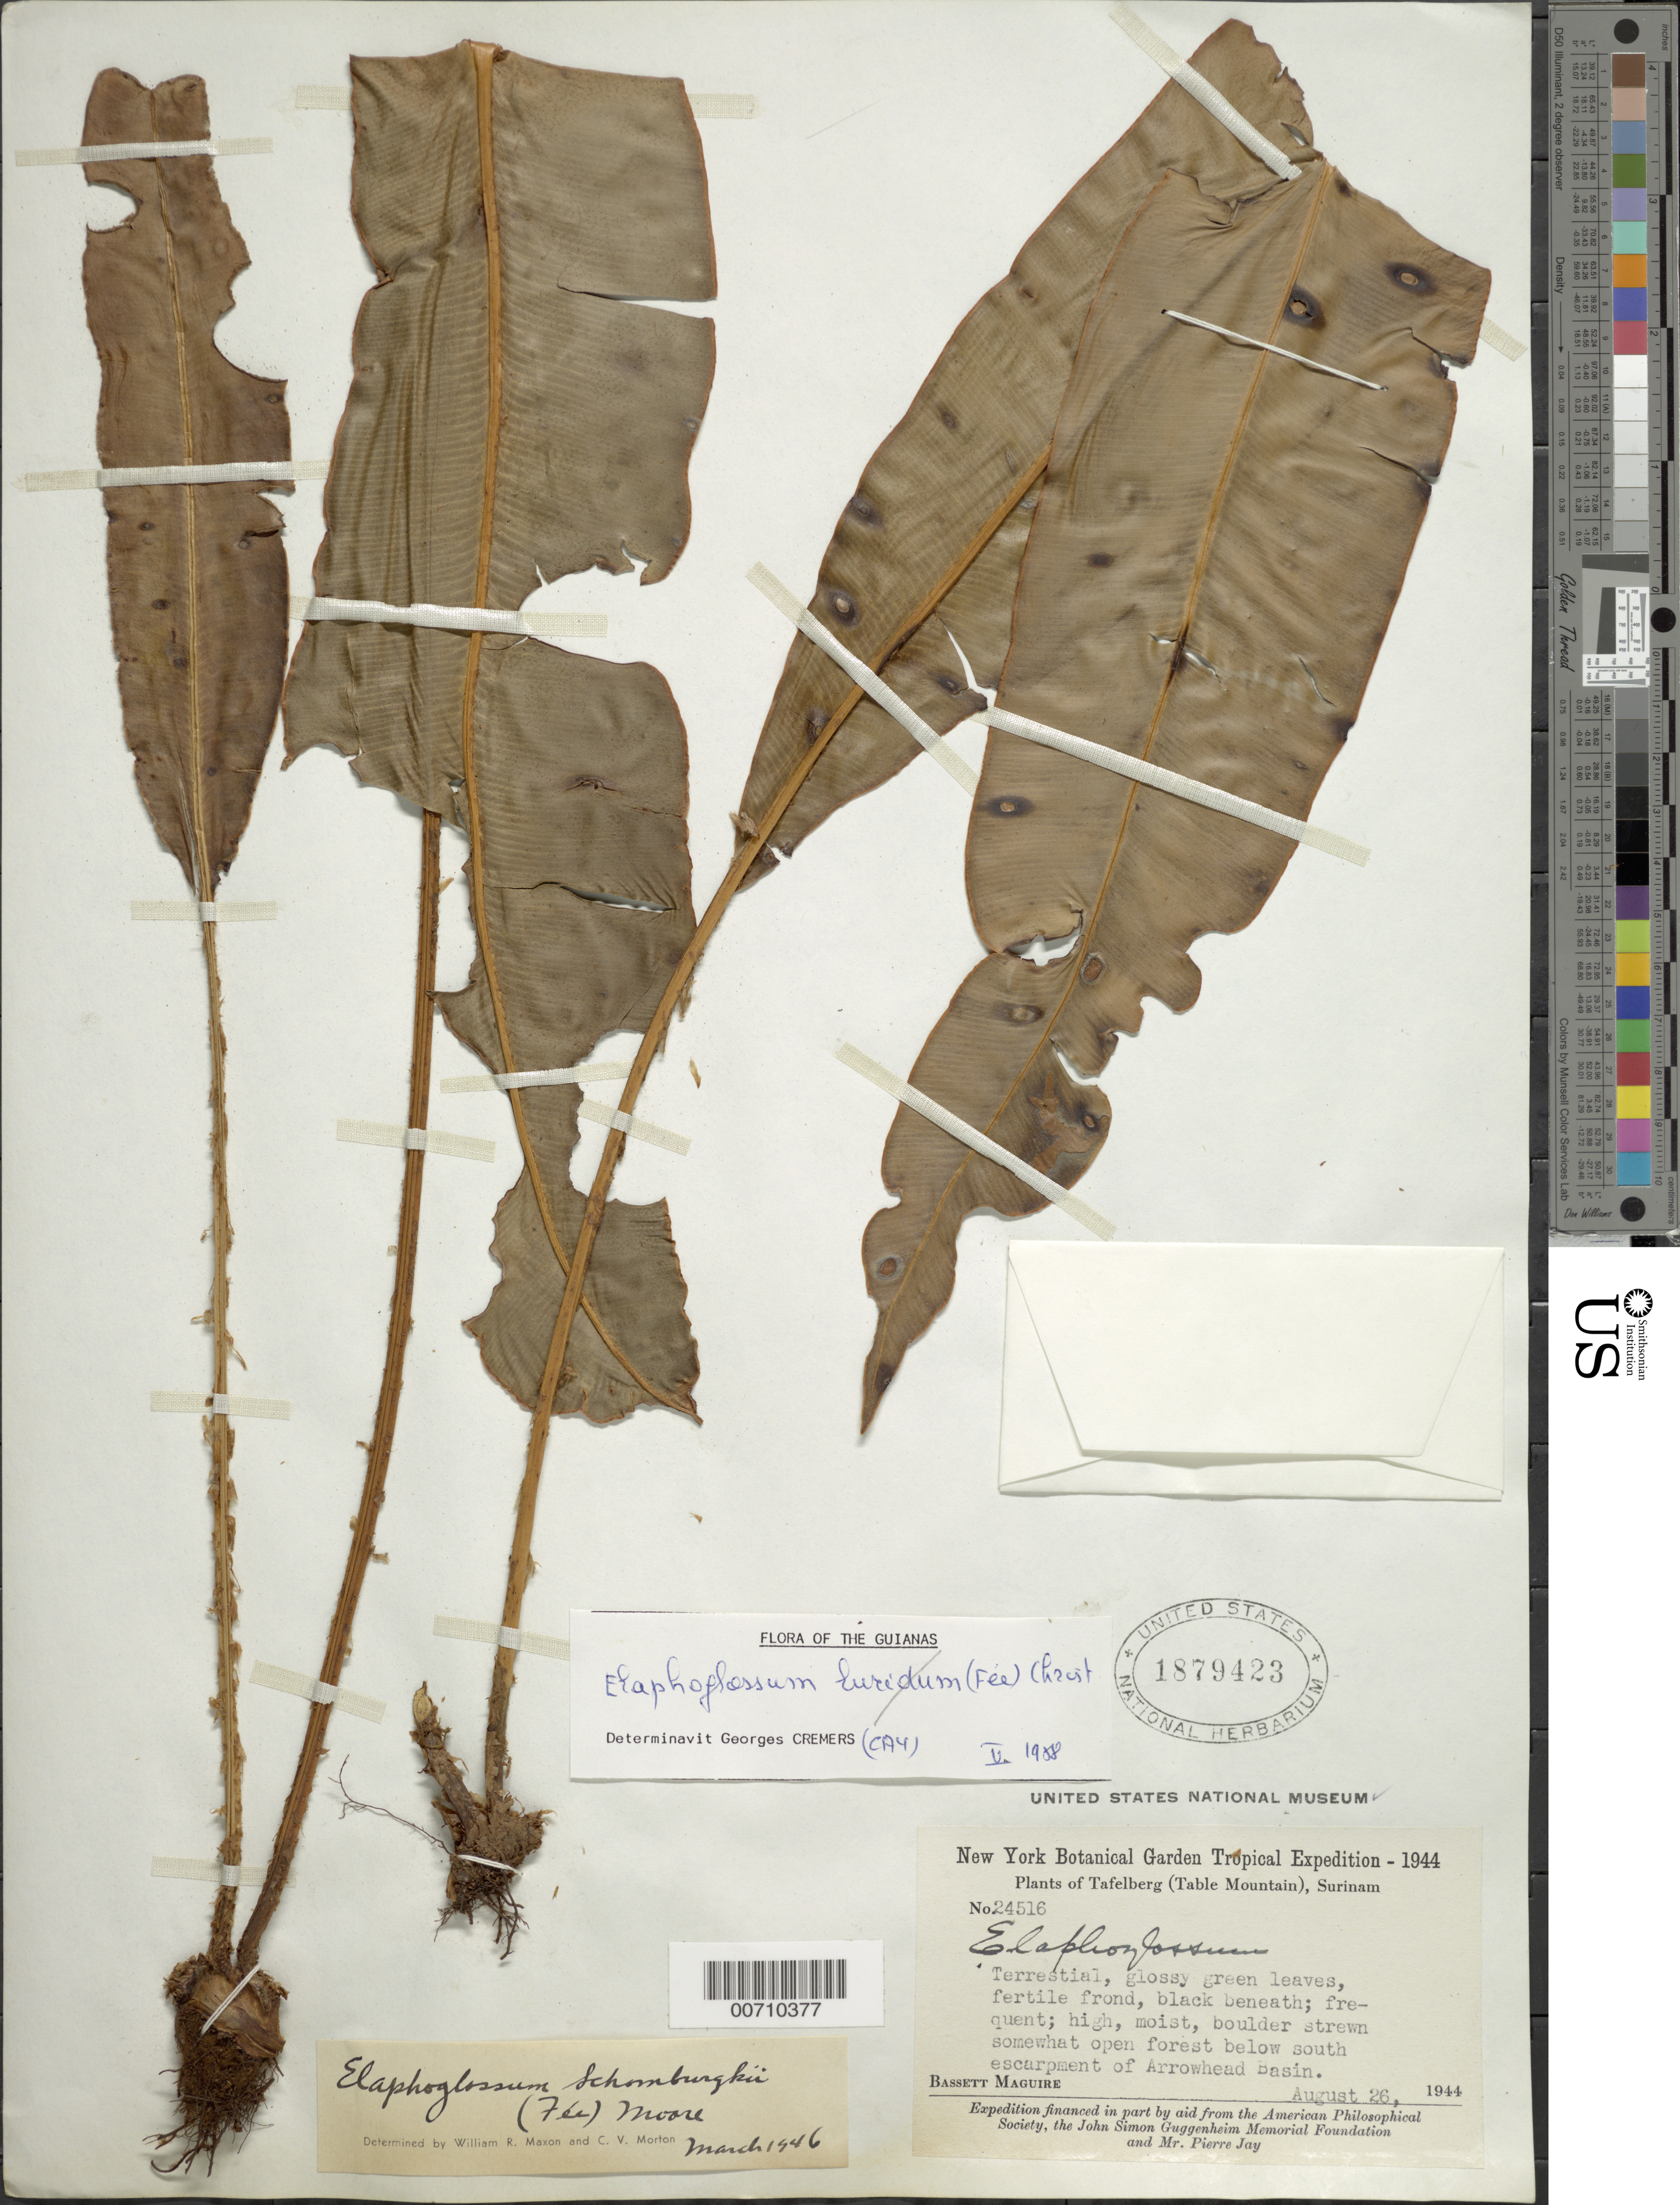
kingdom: Plantae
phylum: Tracheophyta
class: Polypodiopsida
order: Polypodiales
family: Dryopteridaceae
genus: Elaphoglossum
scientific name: Elaphoglossum luridum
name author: (Fée) Christ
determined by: Cremers, Georges A.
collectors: B. Maguire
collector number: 24516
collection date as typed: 26-Aug-44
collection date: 1944-08-26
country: Suriname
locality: Tafelberg (Table Mountain), Arrowhead Basin, below south escarpment of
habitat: Terrestrial. High, moist, boulder strewn somewhat open forest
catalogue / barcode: US 1879423